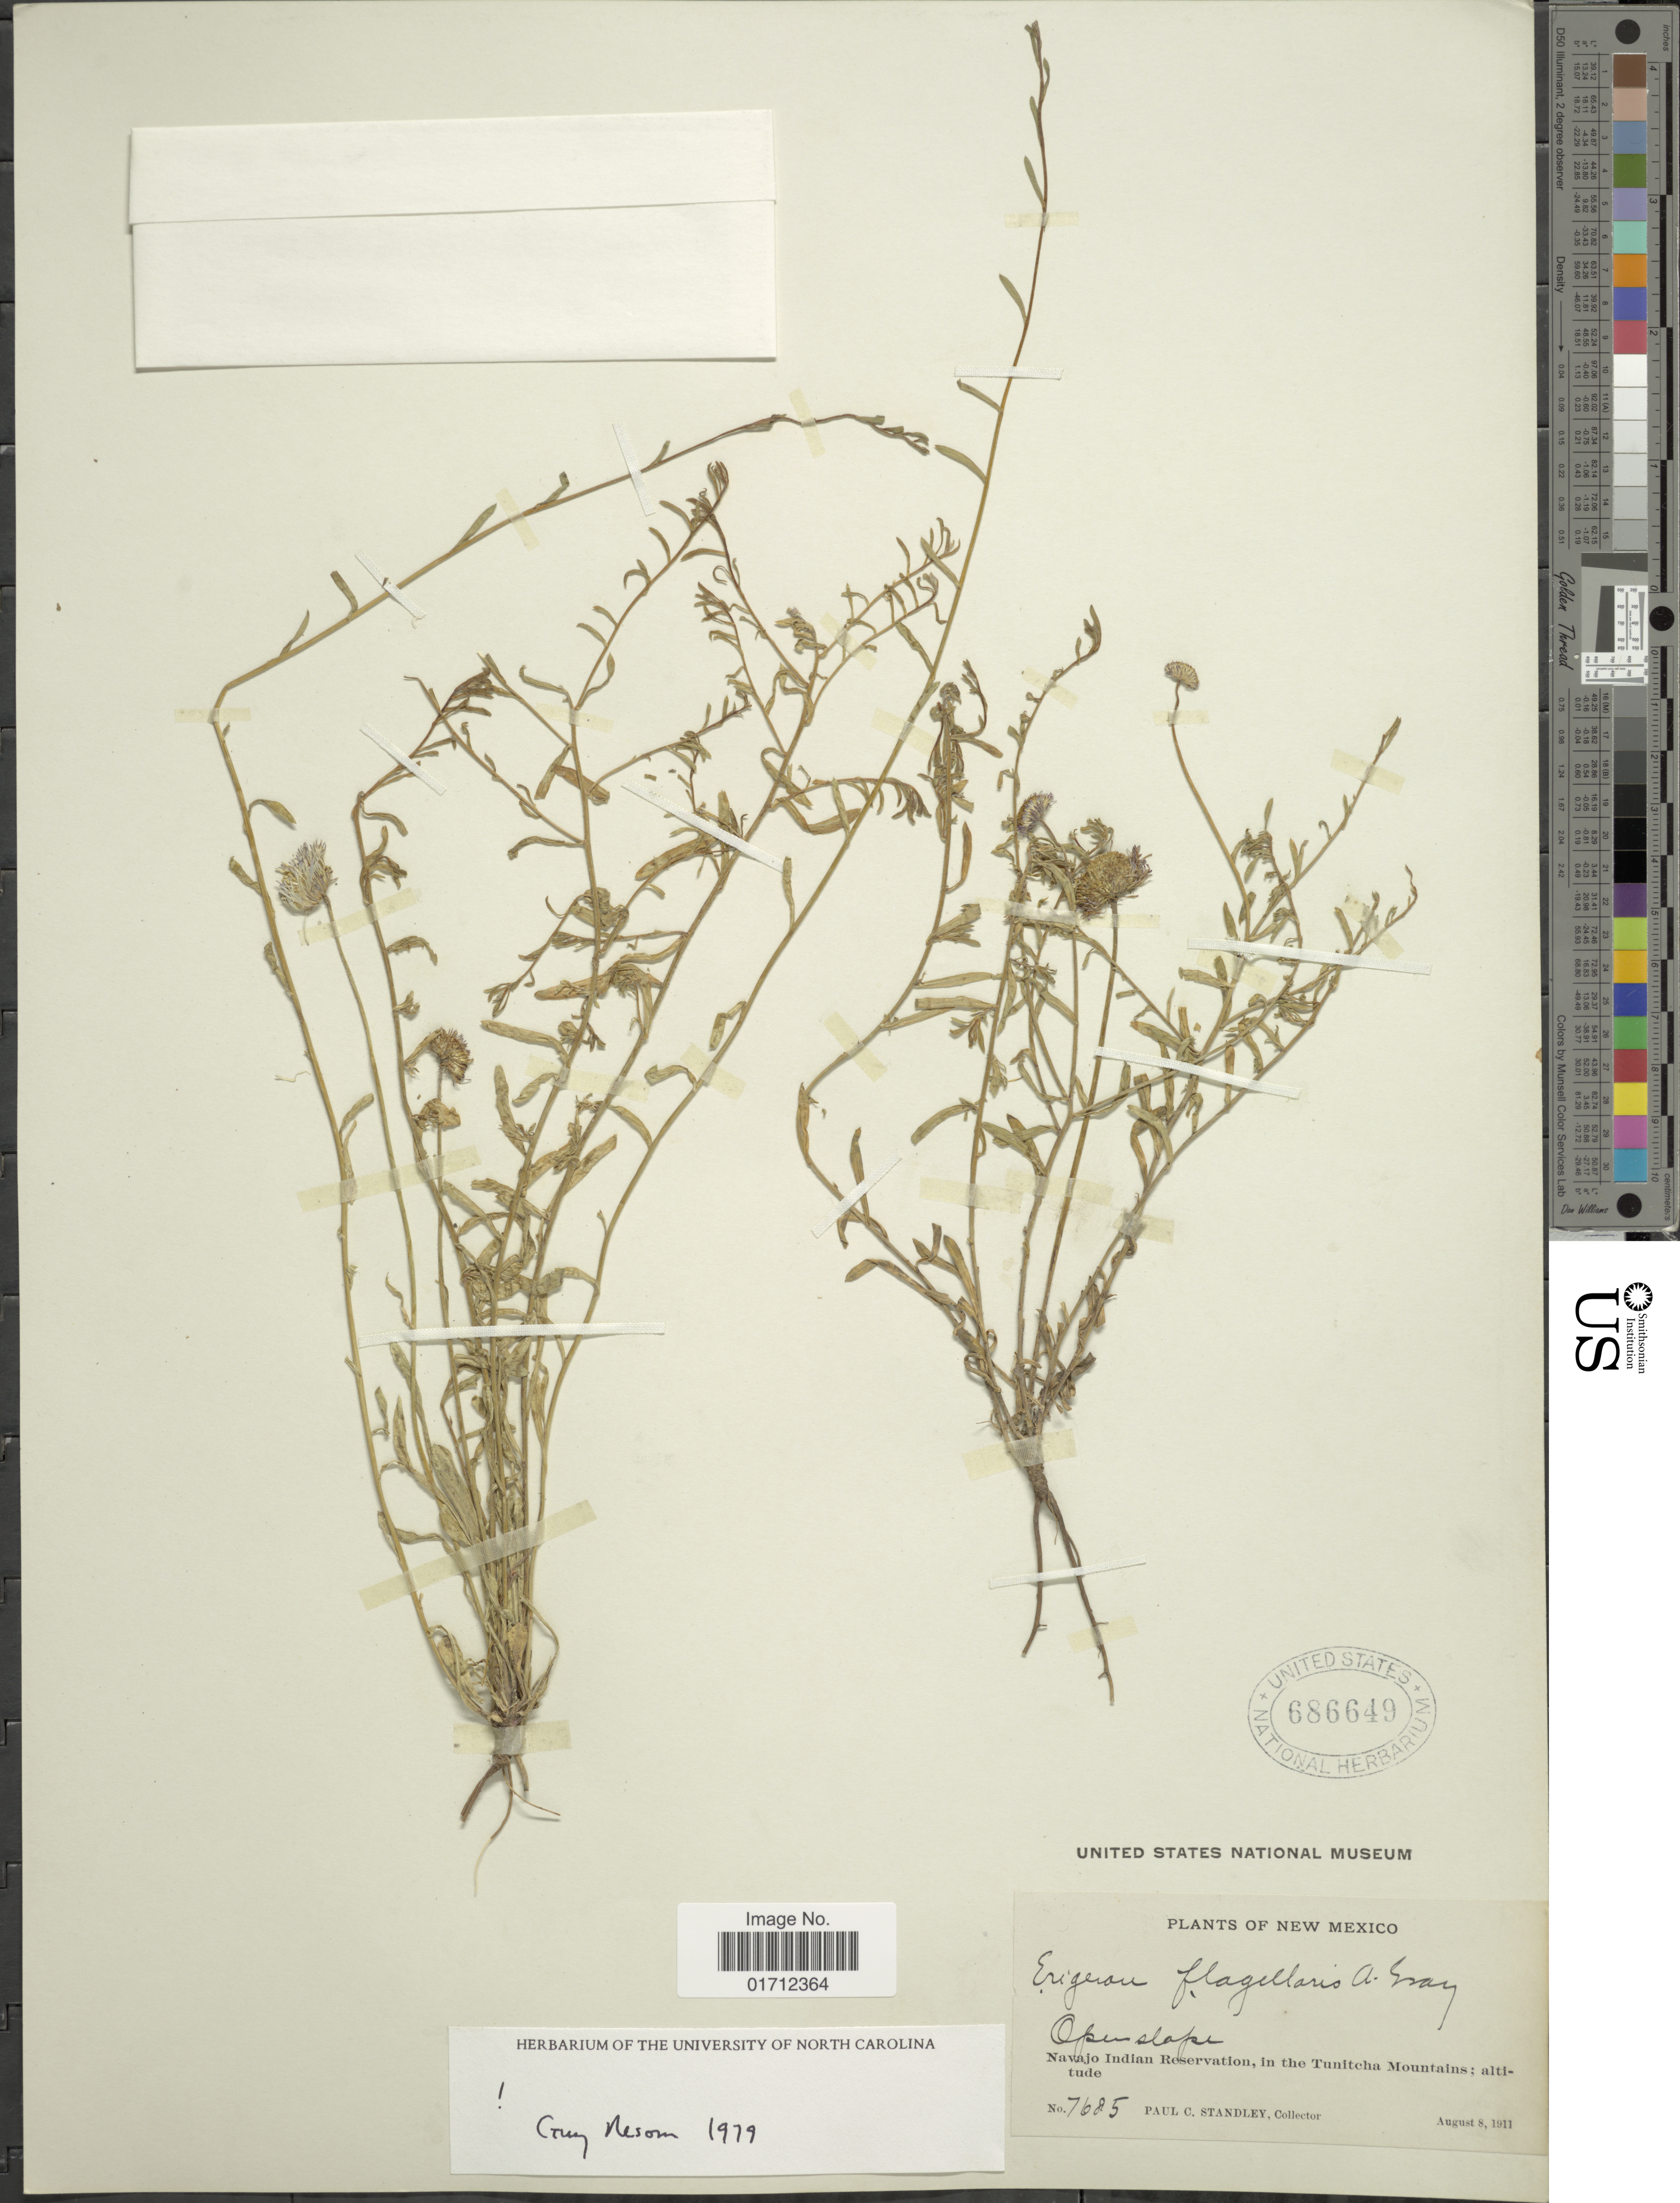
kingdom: Plantae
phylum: Tracheophyta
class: Magnoliopsida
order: Asterales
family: Asteraceae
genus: Erigeron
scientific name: Erigeron flagellaris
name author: A. Gray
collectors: P. C. Standley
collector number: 7685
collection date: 1911-08-08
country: United States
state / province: New Mexico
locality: Navajo Indian Reservation, in the Tunitcha Mountains.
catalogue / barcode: US 686649